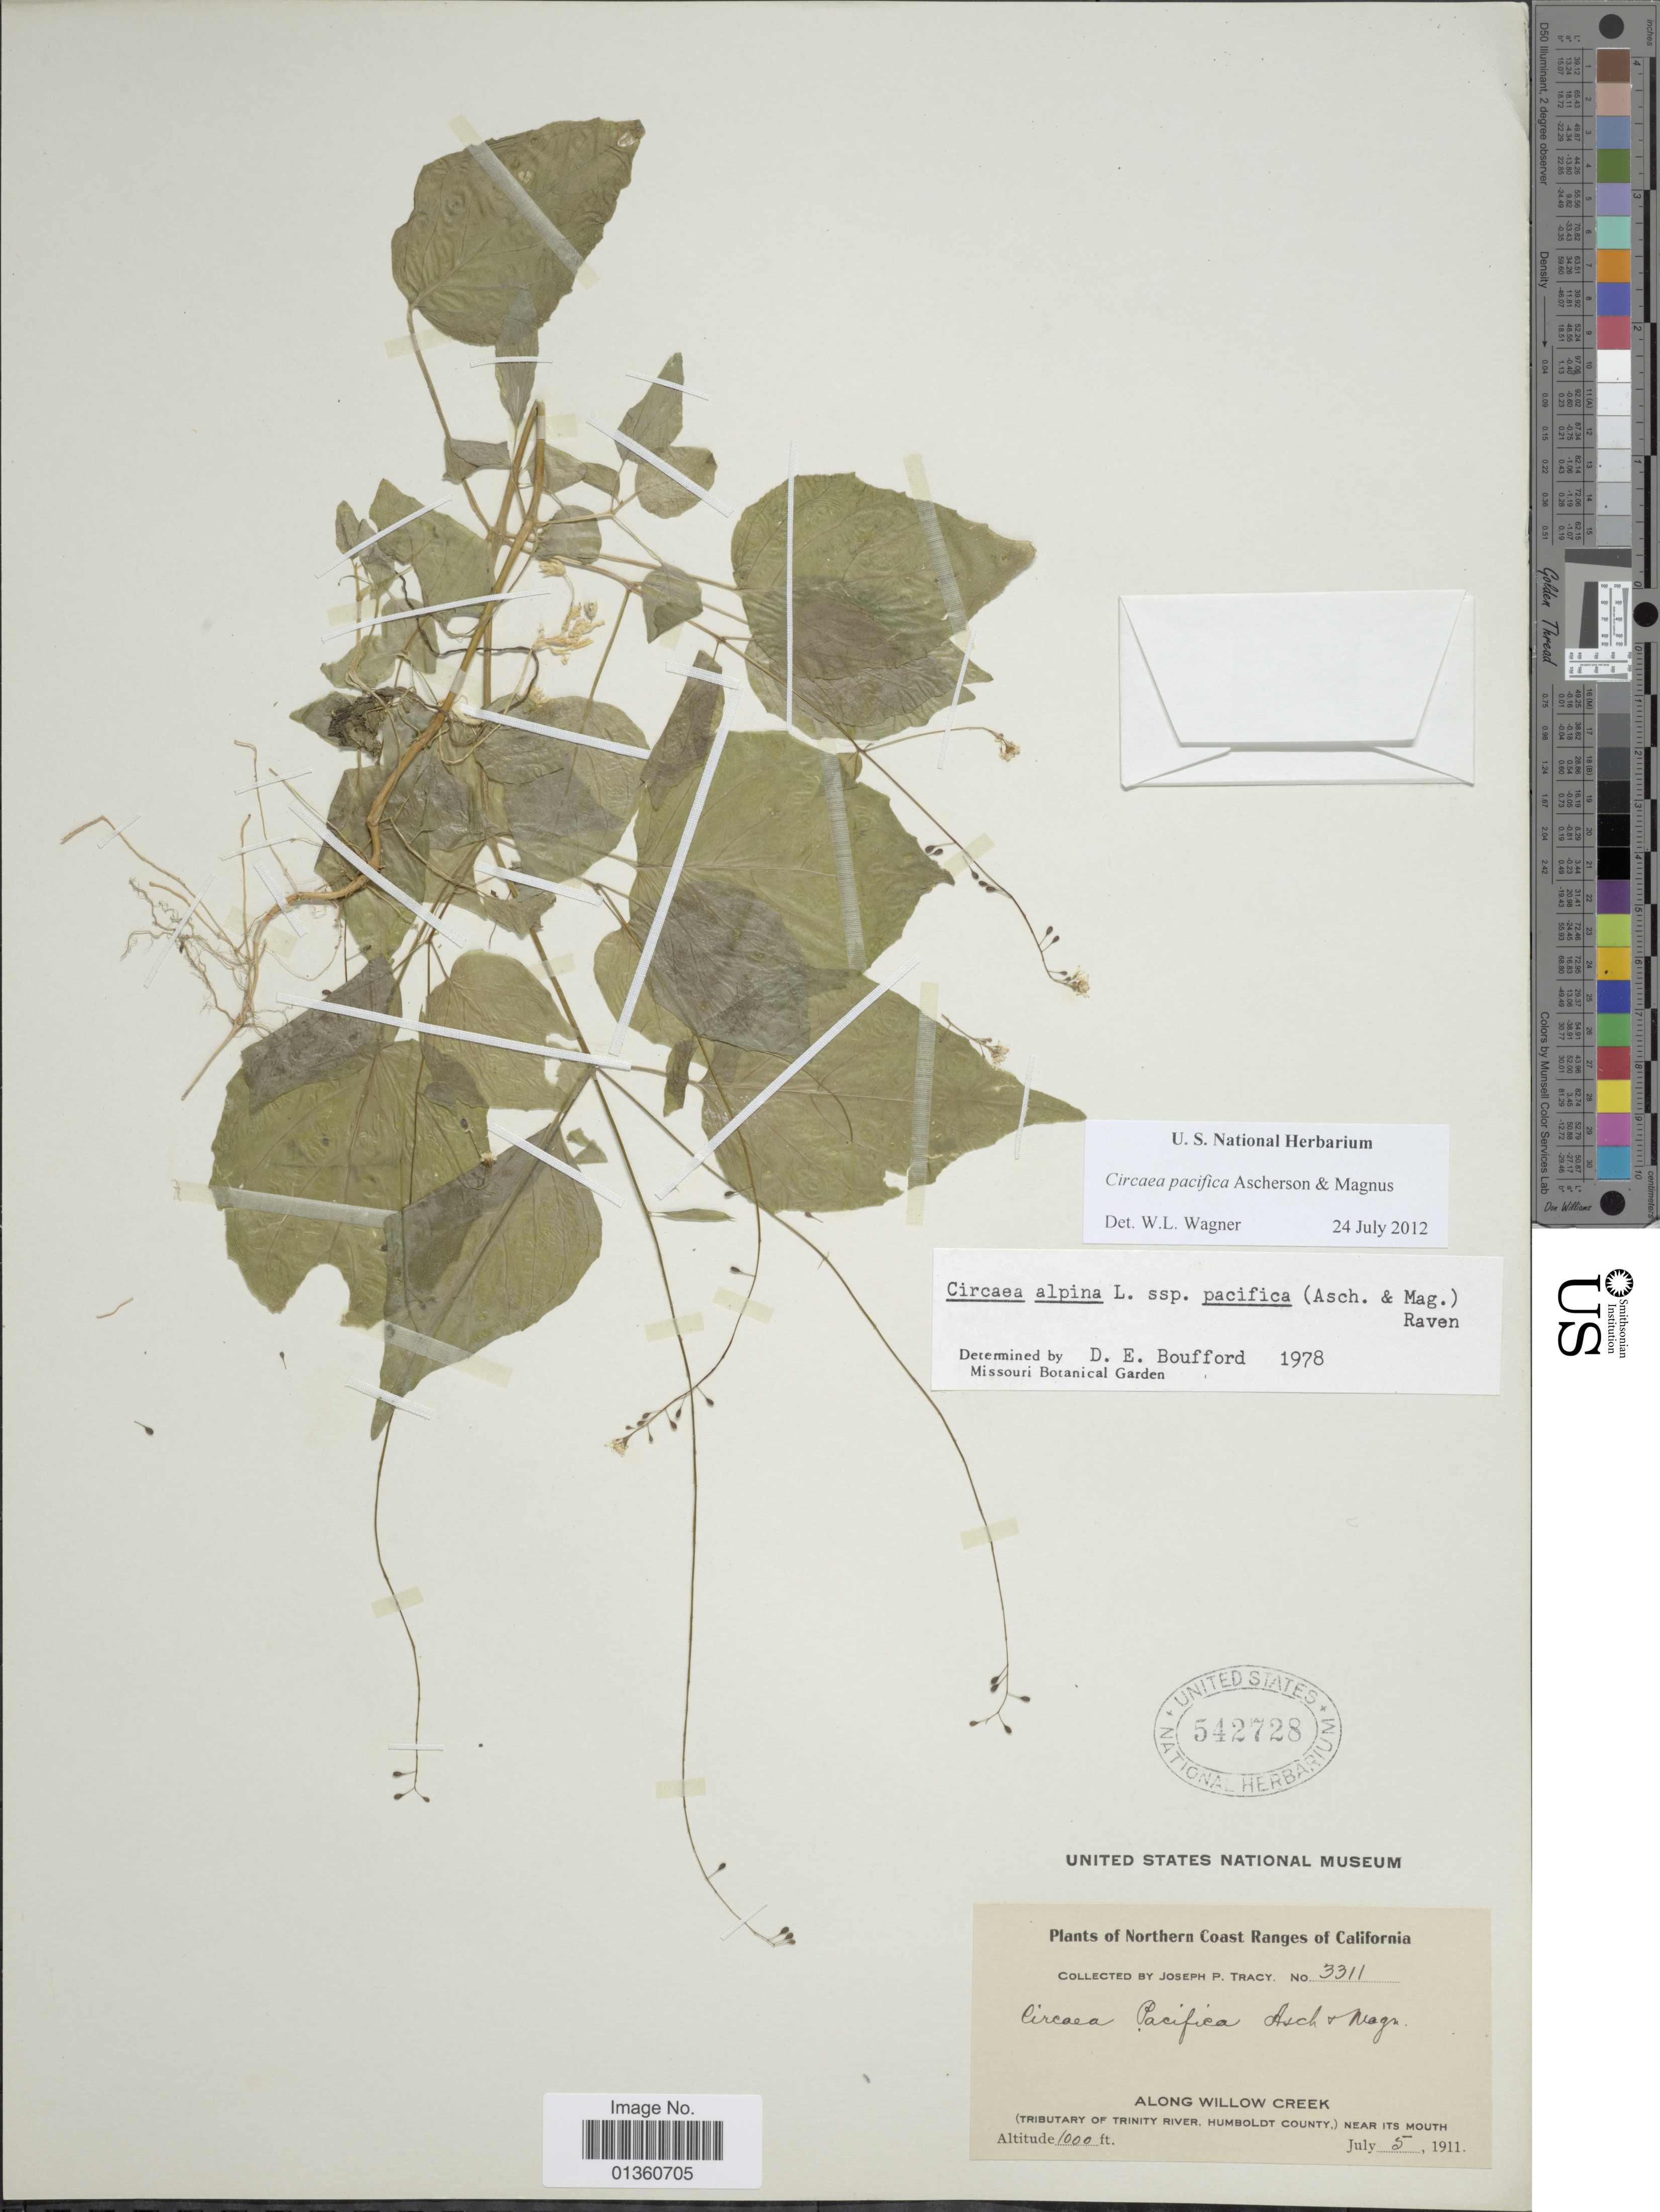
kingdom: Plantae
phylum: Tracheophyta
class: Magnoliopsida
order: Myrtales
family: Onagraceae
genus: Circaea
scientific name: Circaea pacifica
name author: Asch. & Magnus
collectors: J. Tracy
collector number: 3311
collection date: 1911-07-05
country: United States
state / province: California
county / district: Humboldt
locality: Northern Coast Ranges. Along Willow Creek (tributary of Trinity River, Humboldt County), near its mouth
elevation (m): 305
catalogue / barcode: US 542728